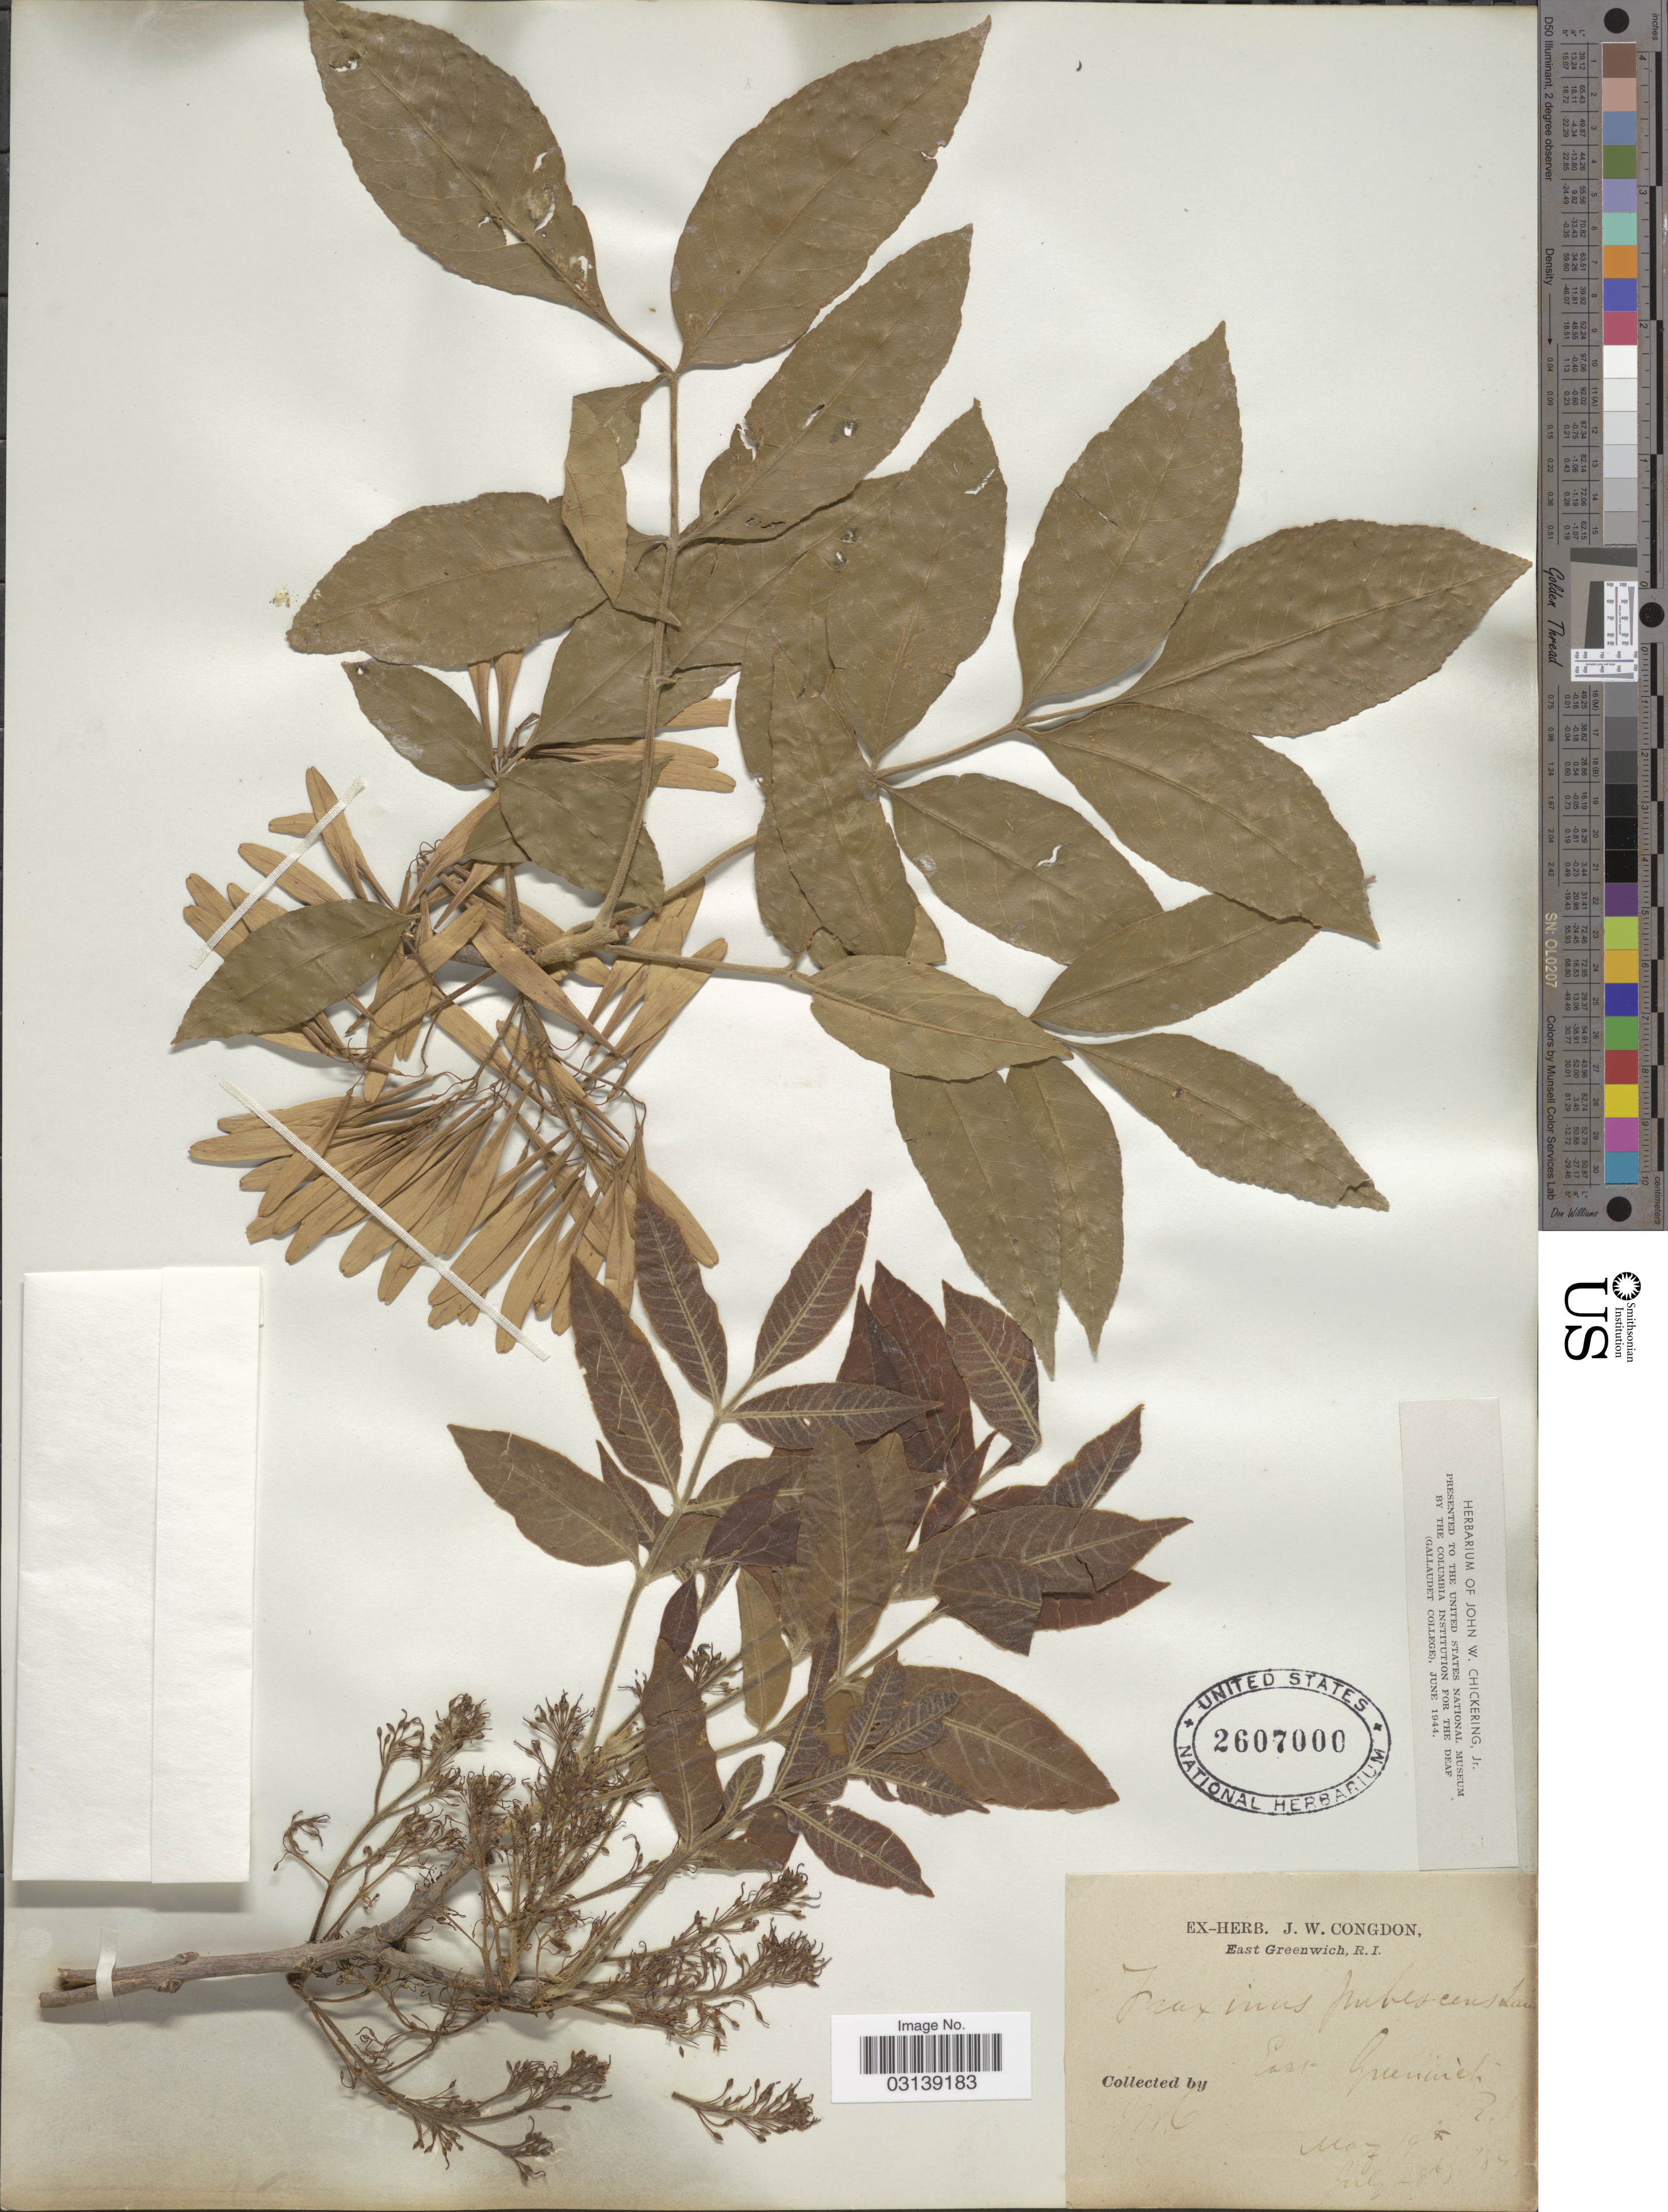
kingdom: Plantae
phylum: Tracheophyta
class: Magnoliopsida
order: Lamiales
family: Oleaceae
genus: Fraxinus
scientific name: Fraxinus pennsylvanica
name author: Marshall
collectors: J. W. Congdon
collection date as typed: Transcribed d/m/y: 19/5/87 to 28/7/87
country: United States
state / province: Rhode Island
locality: East Greenwich, R.I.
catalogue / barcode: US 2607000